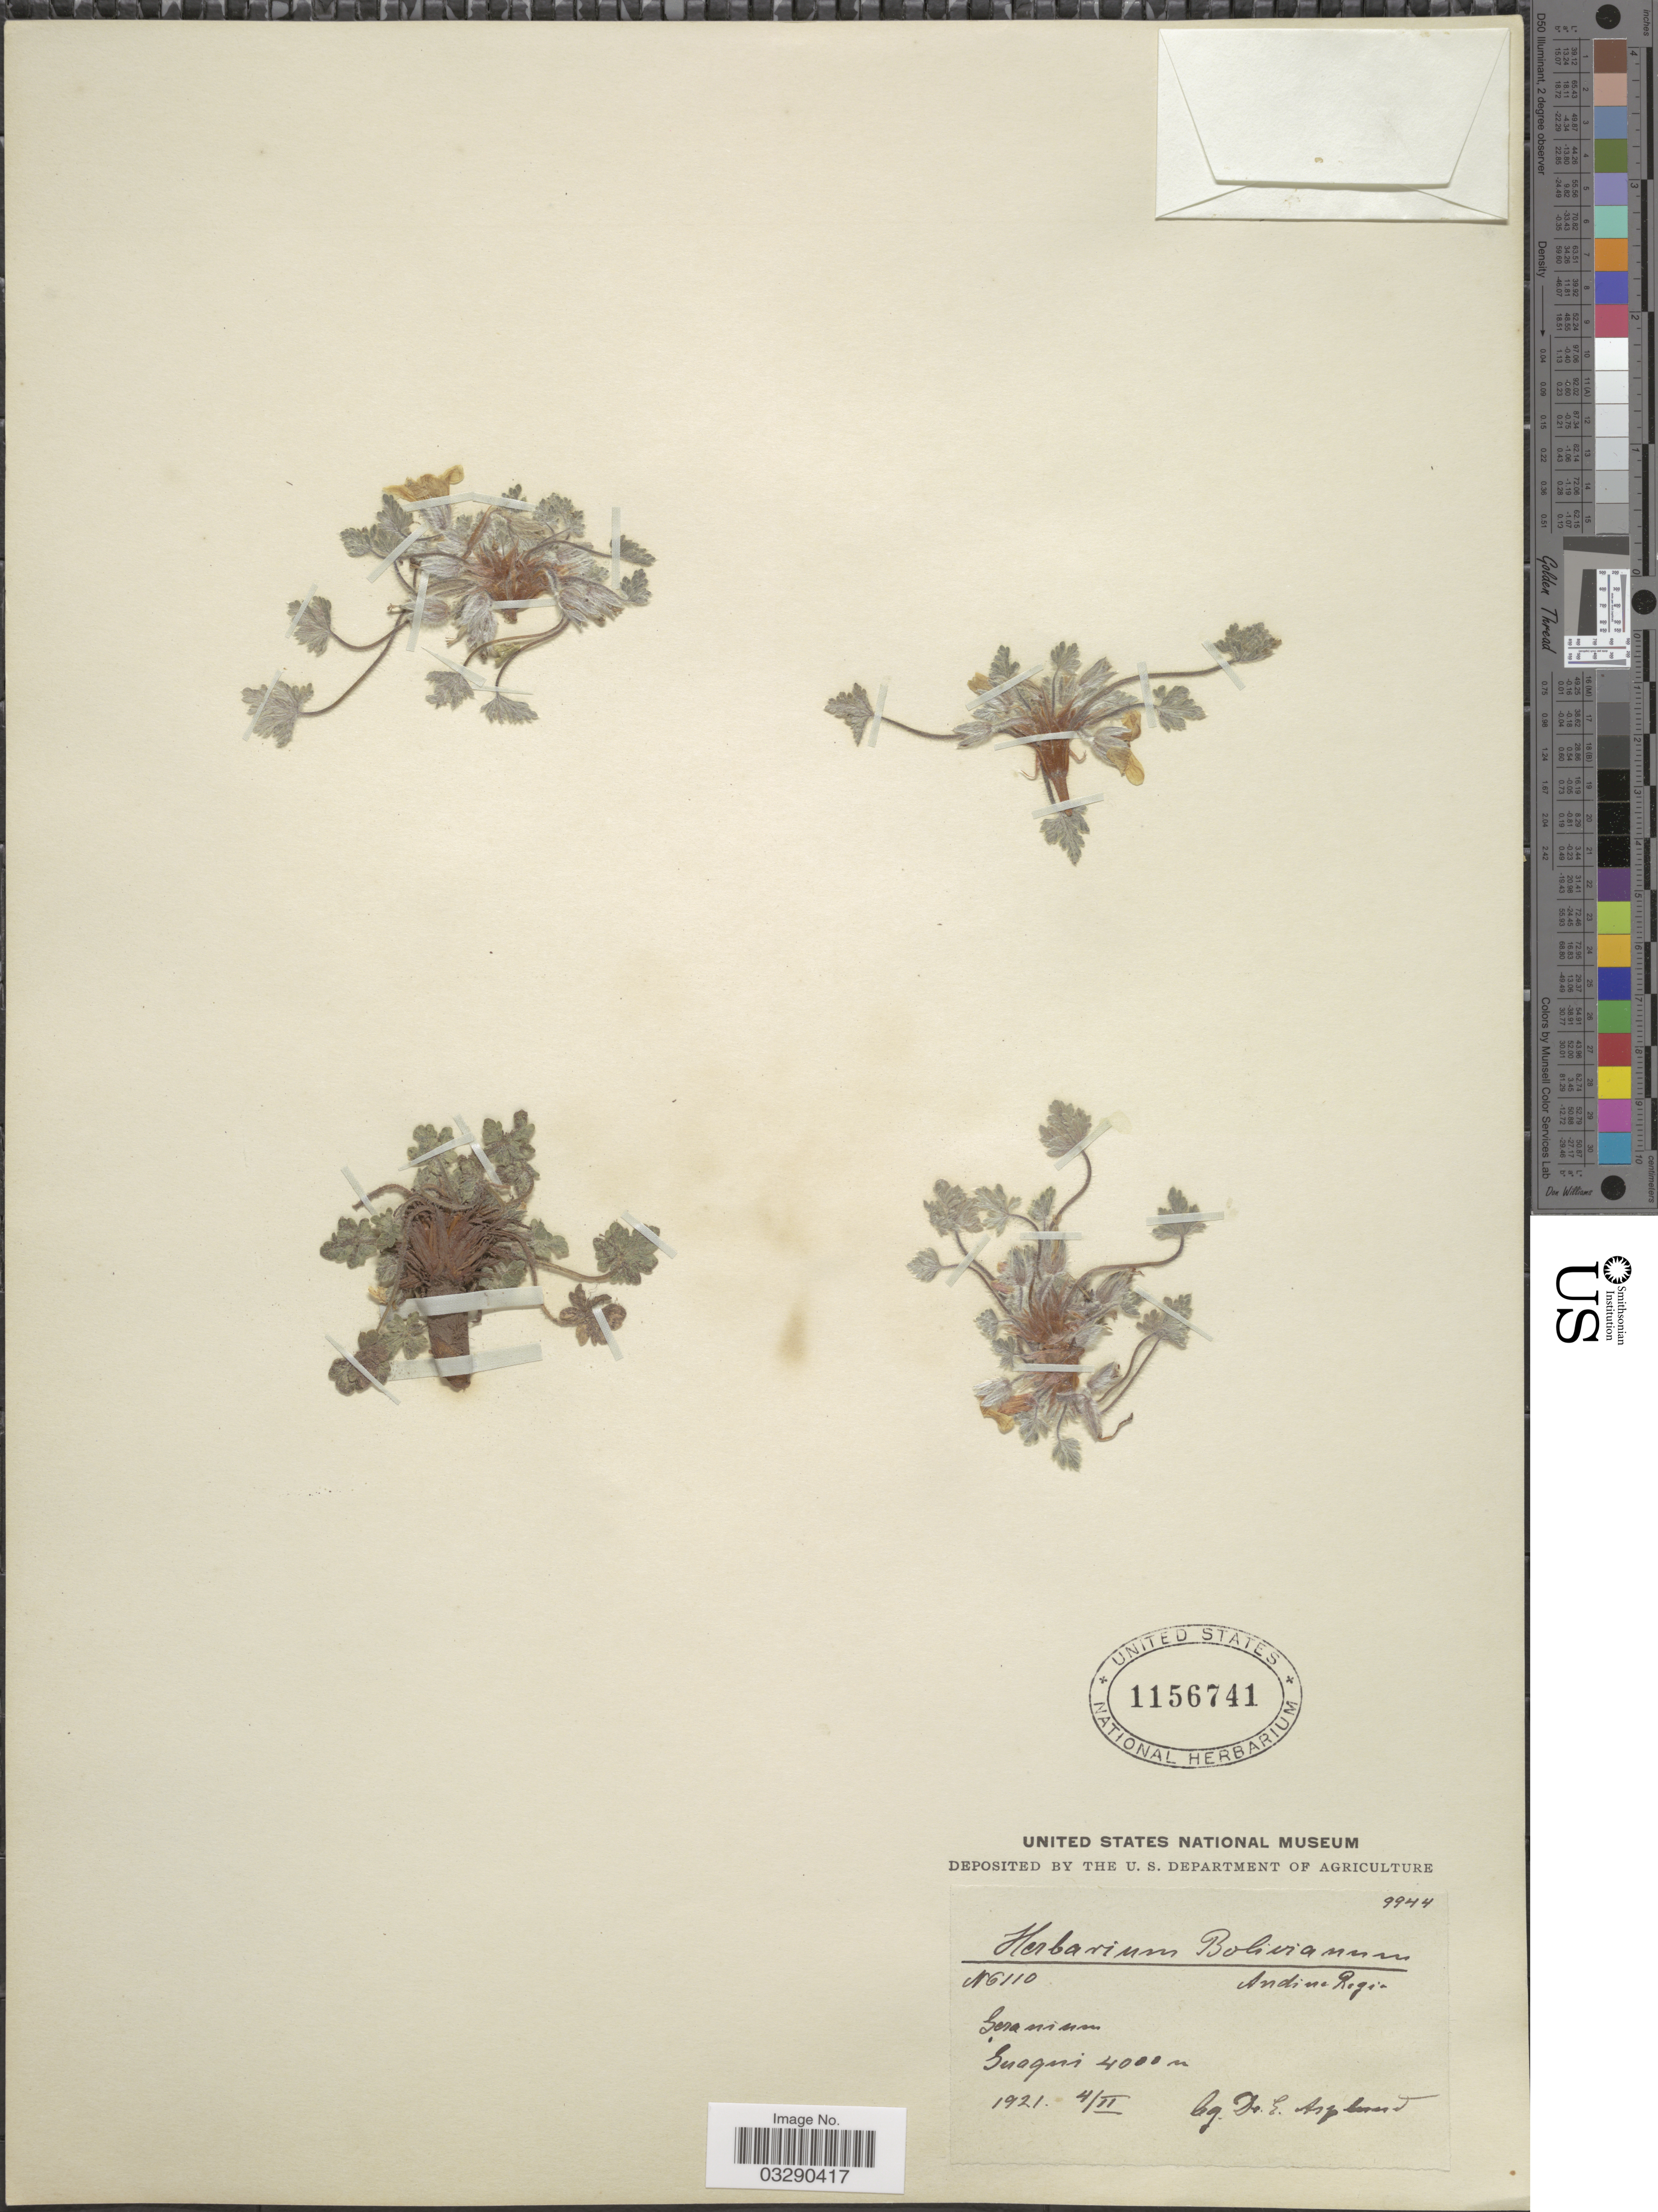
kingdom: Plantae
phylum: Tracheophyta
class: Magnoliopsida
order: Geraniales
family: Geraniaceae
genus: Geranium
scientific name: Geranium sp.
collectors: E. Asplund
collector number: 9944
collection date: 1921-02-04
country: Bolivia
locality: Guaqui.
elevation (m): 4000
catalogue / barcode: US 1156741